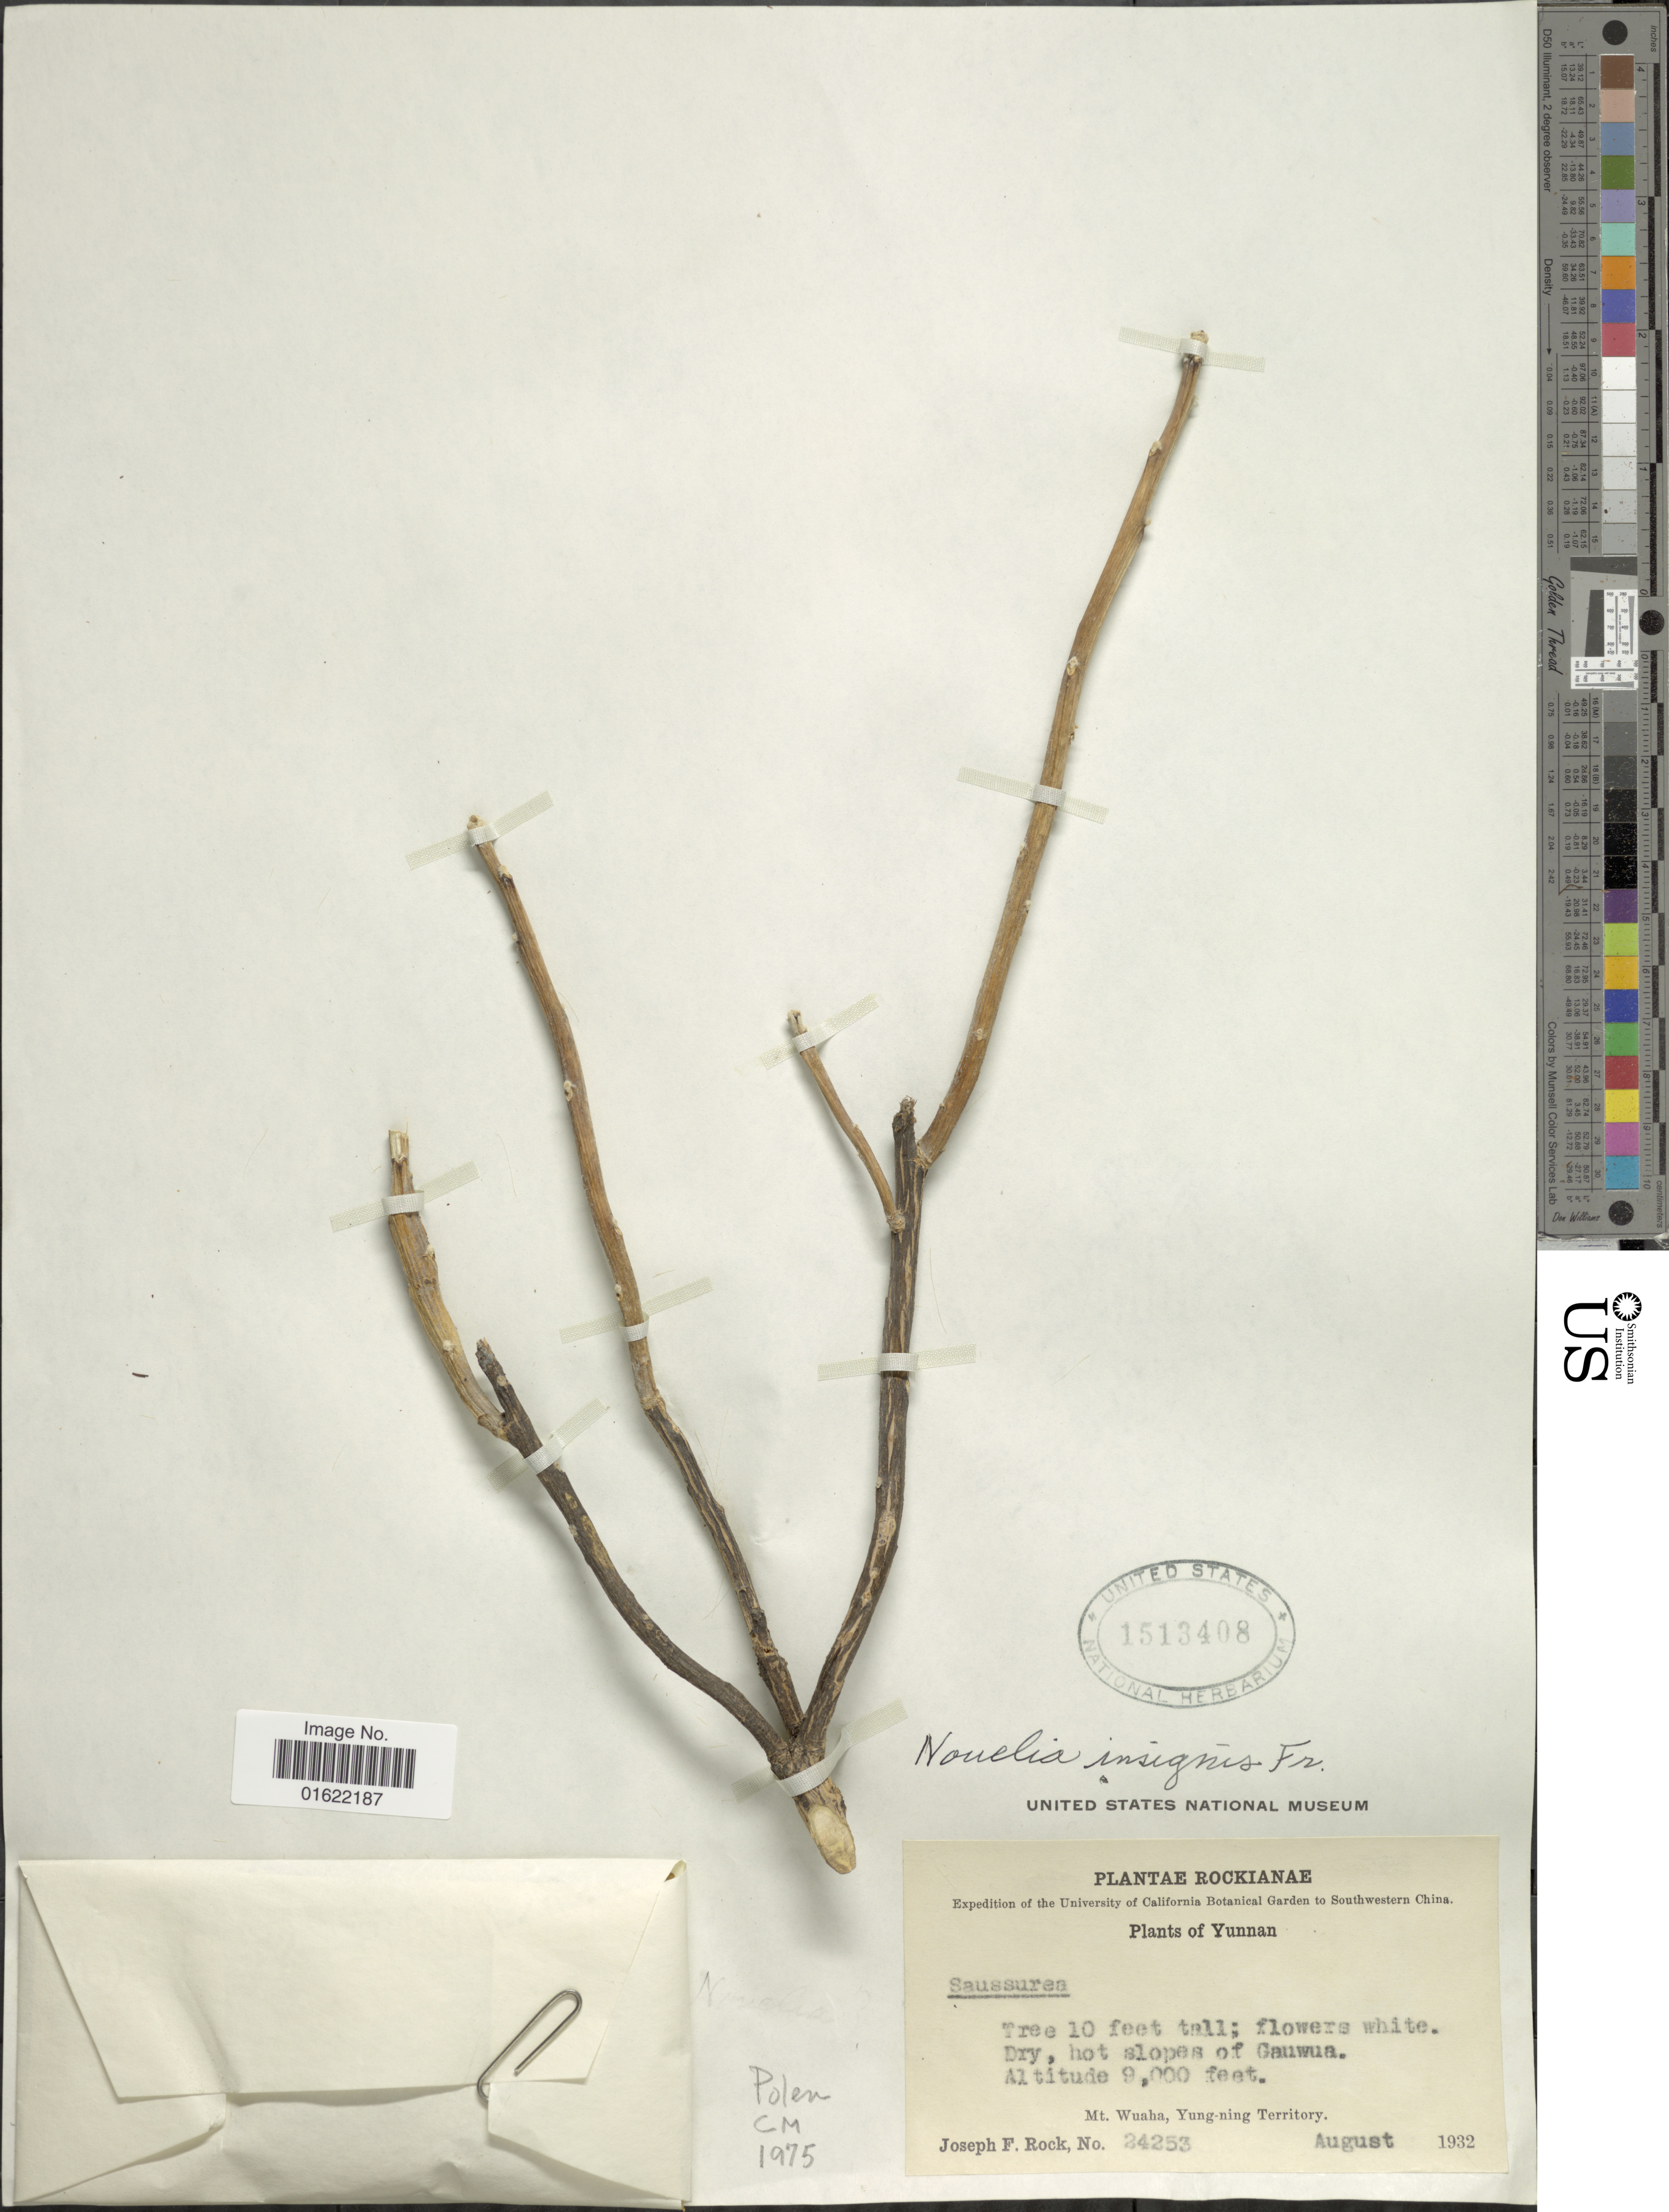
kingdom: Plantae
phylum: Tracheophyta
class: Magnoliopsida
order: Asterales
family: Asteraceae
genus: Nouelia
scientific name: Nouelia insignis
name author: Franch.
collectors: J. F. Rock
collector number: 24253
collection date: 1932-08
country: China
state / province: Yunnan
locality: Hot slopes of Gauwua. Mt. Wuaha, Yung-ning Territory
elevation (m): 2743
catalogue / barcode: US 1513408